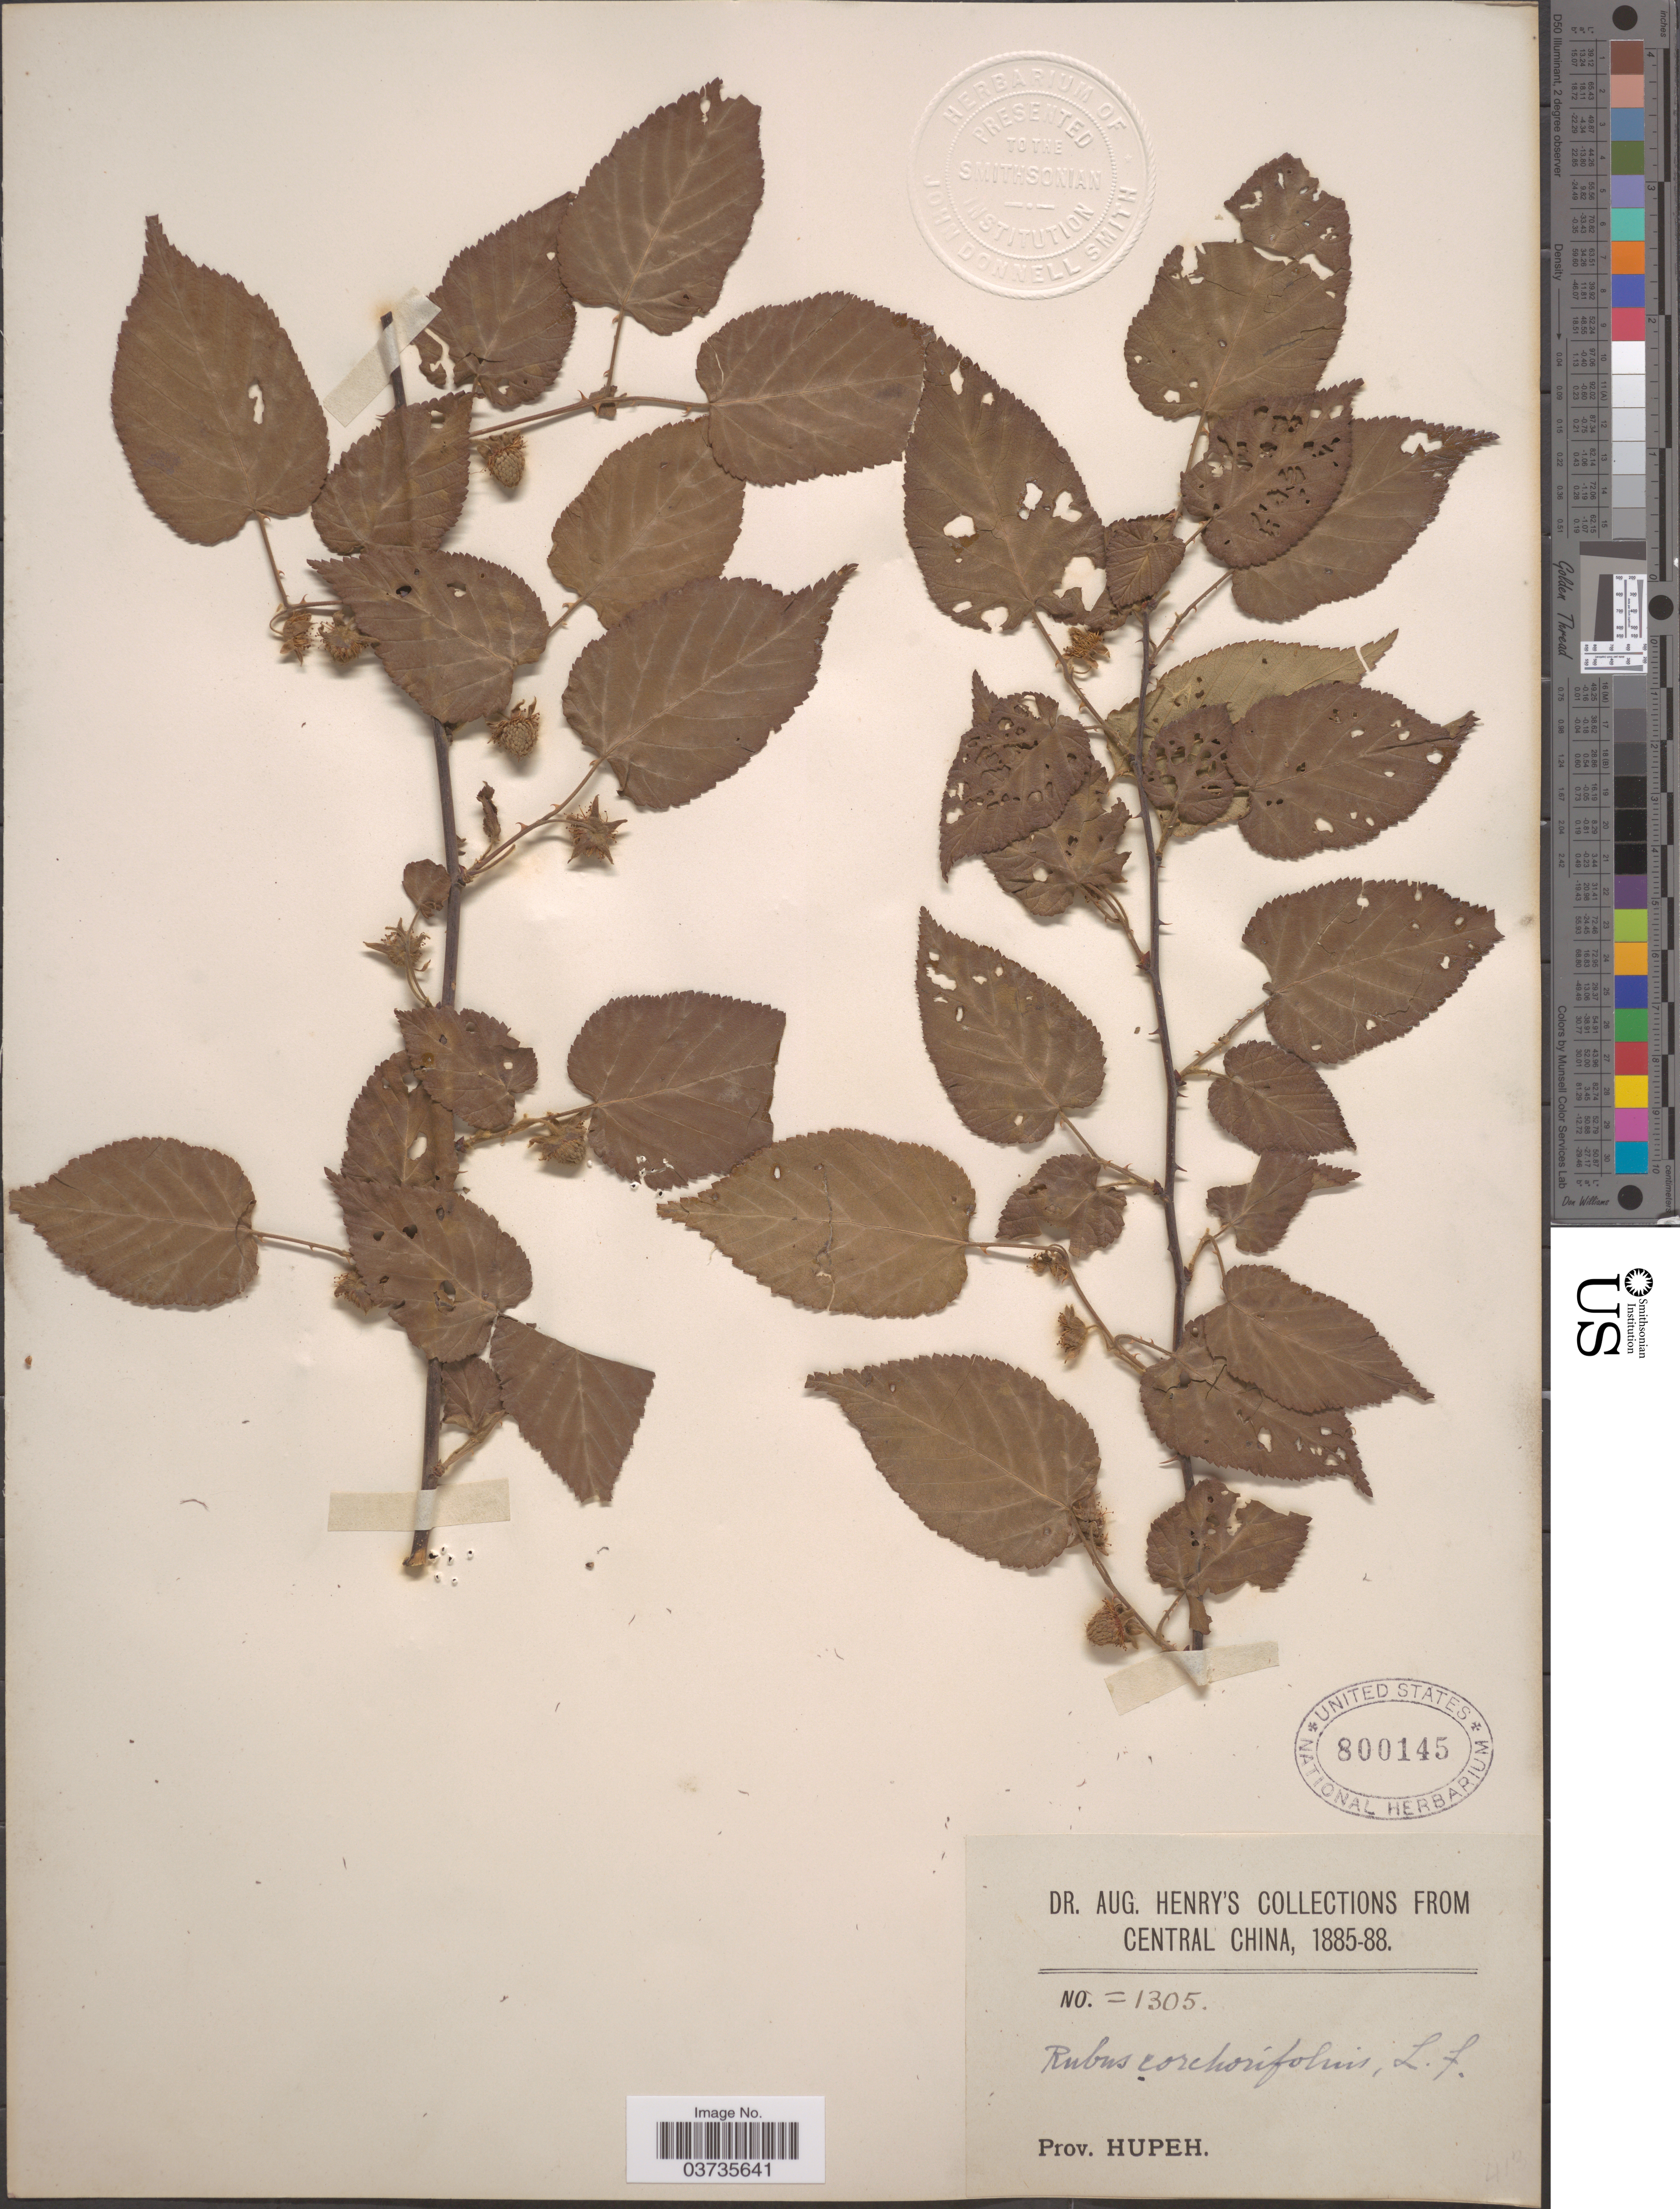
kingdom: Plantae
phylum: Tracheophyta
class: Magnoliopsida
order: Rosales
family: Rosaceae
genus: Rubus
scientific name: Rubus corchorifolius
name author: L. f.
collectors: A. Henry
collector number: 1305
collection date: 1885/1888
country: China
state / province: Hubei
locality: Central China, Prov. Hupeh.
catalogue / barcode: US 800145